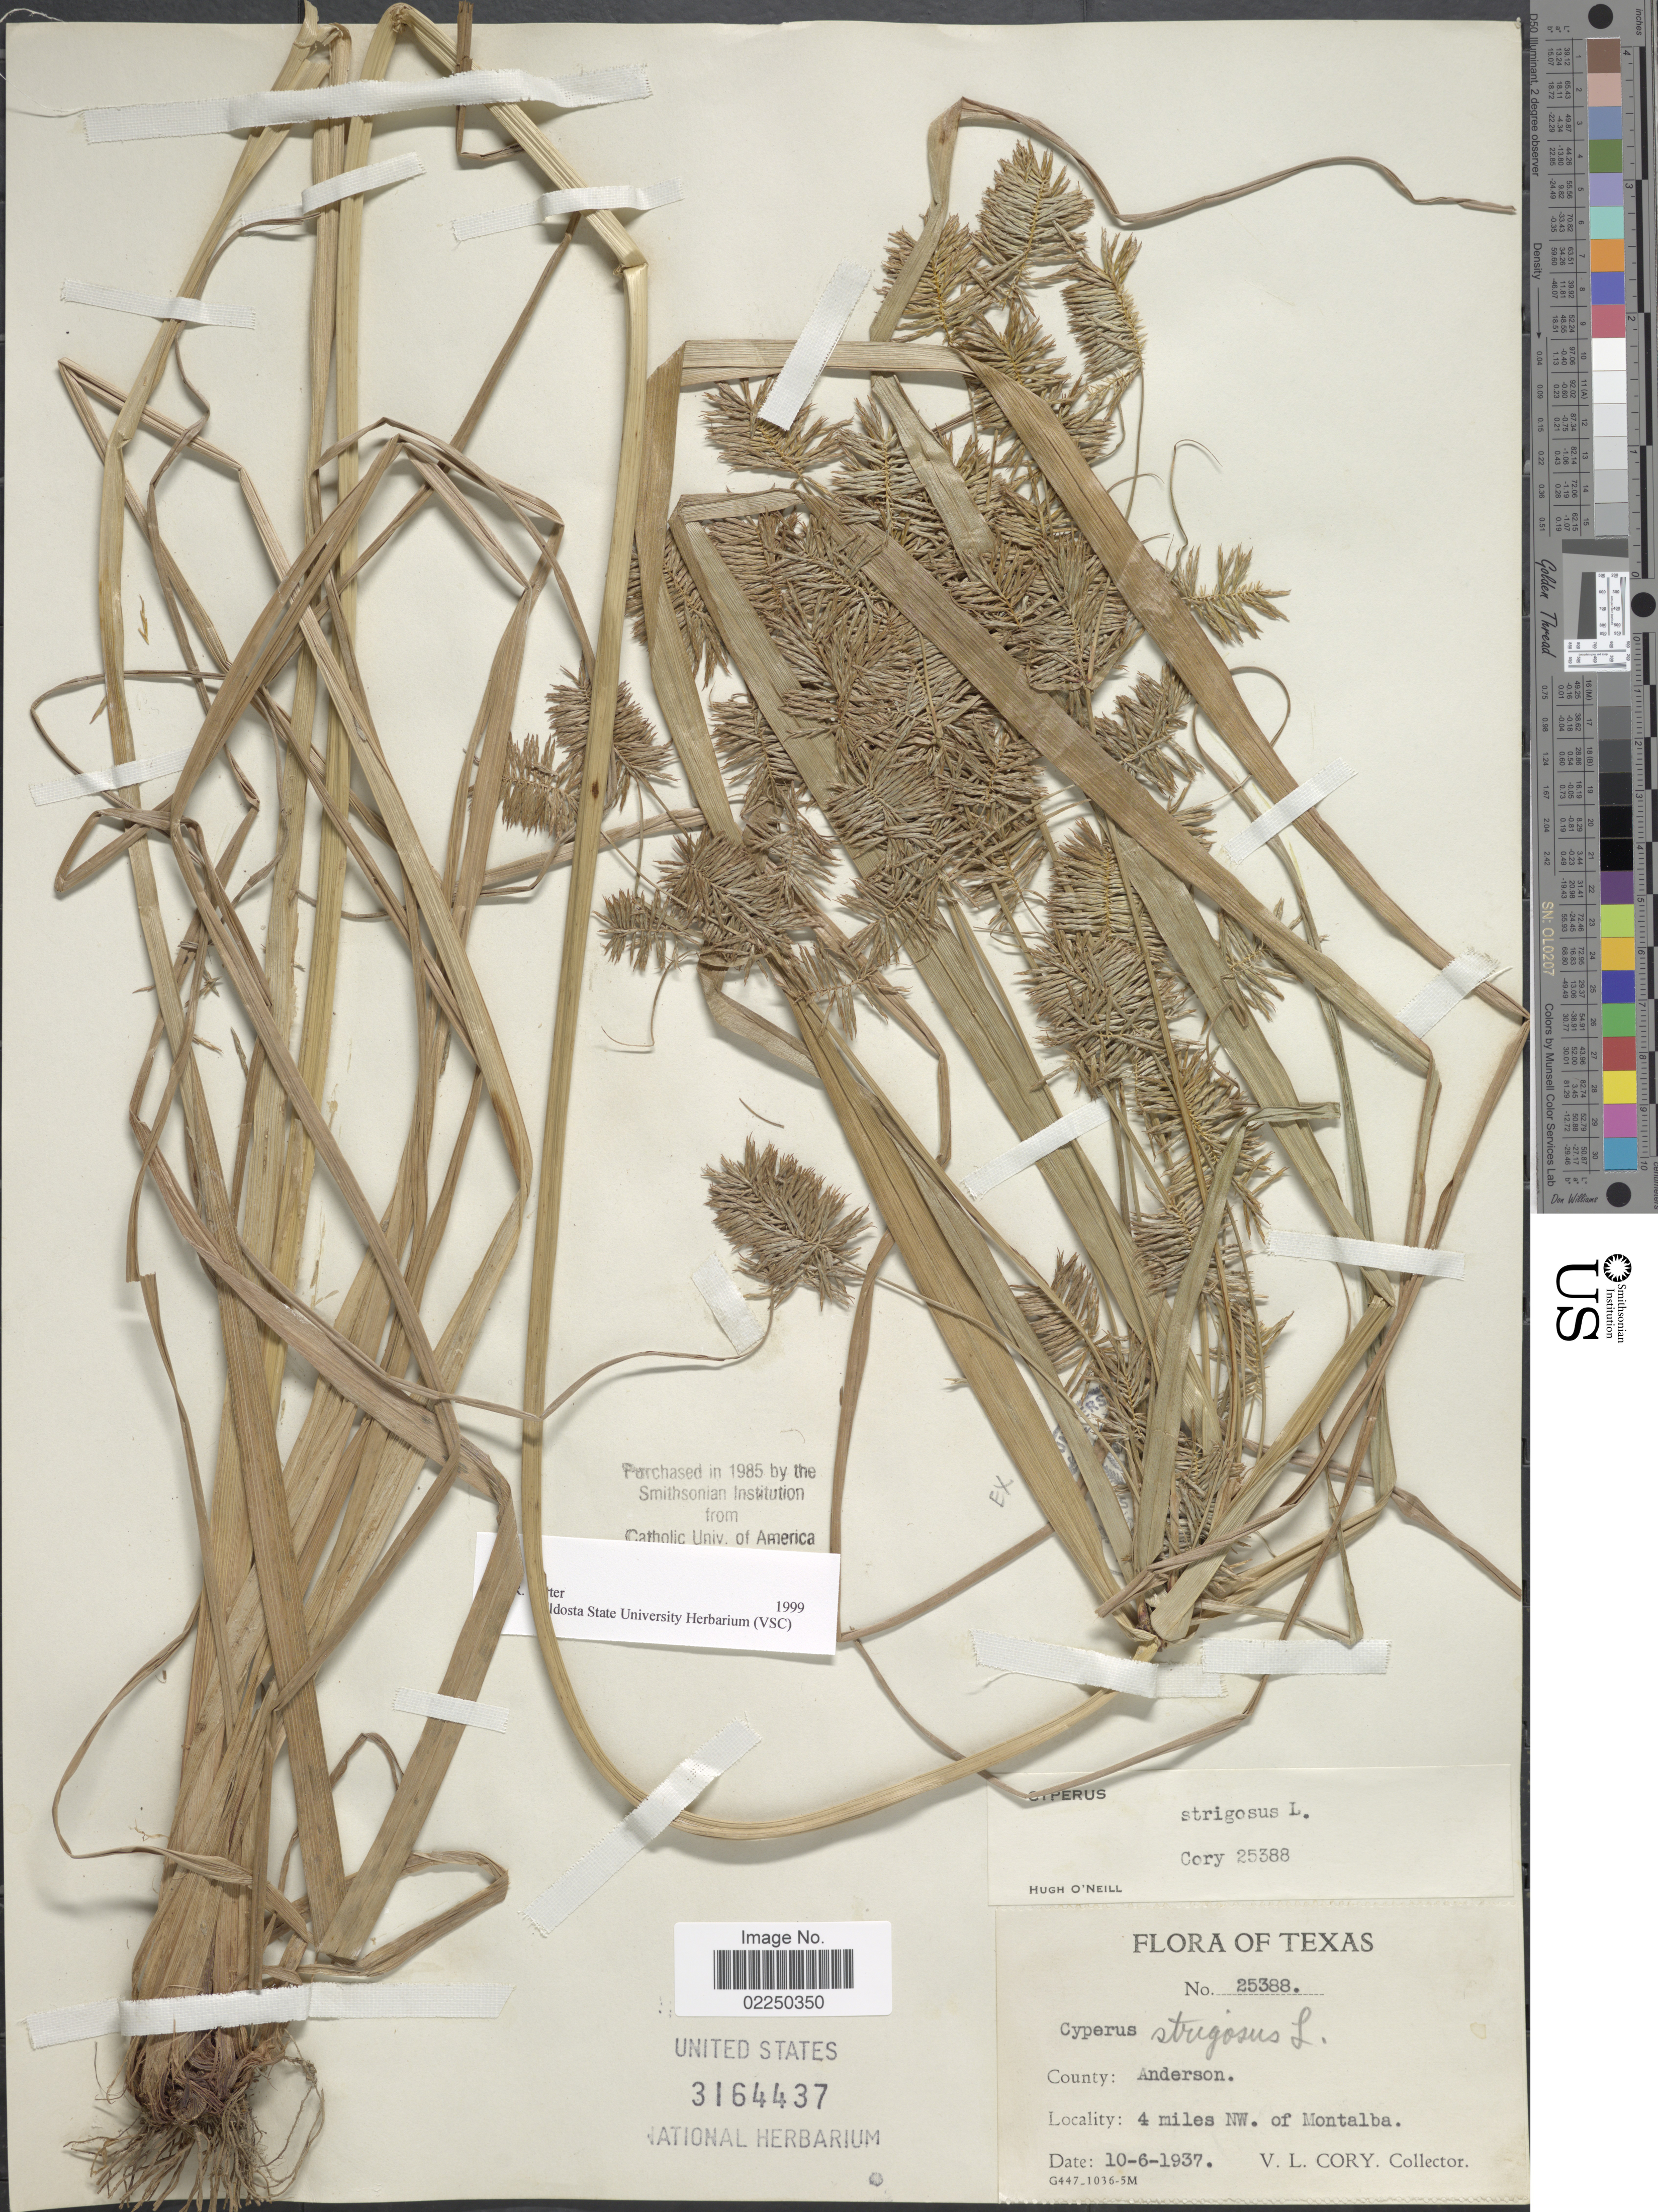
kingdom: Plantae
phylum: Tracheophyta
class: Liliopsida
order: Poales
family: Cyperaceae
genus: Cyperus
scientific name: Cyperus strigosus L.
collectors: V. Cory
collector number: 25388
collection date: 1937-10-06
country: United States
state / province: Texas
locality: County: Anderson, 4 miles NW. of Montalba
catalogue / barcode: US 3164437